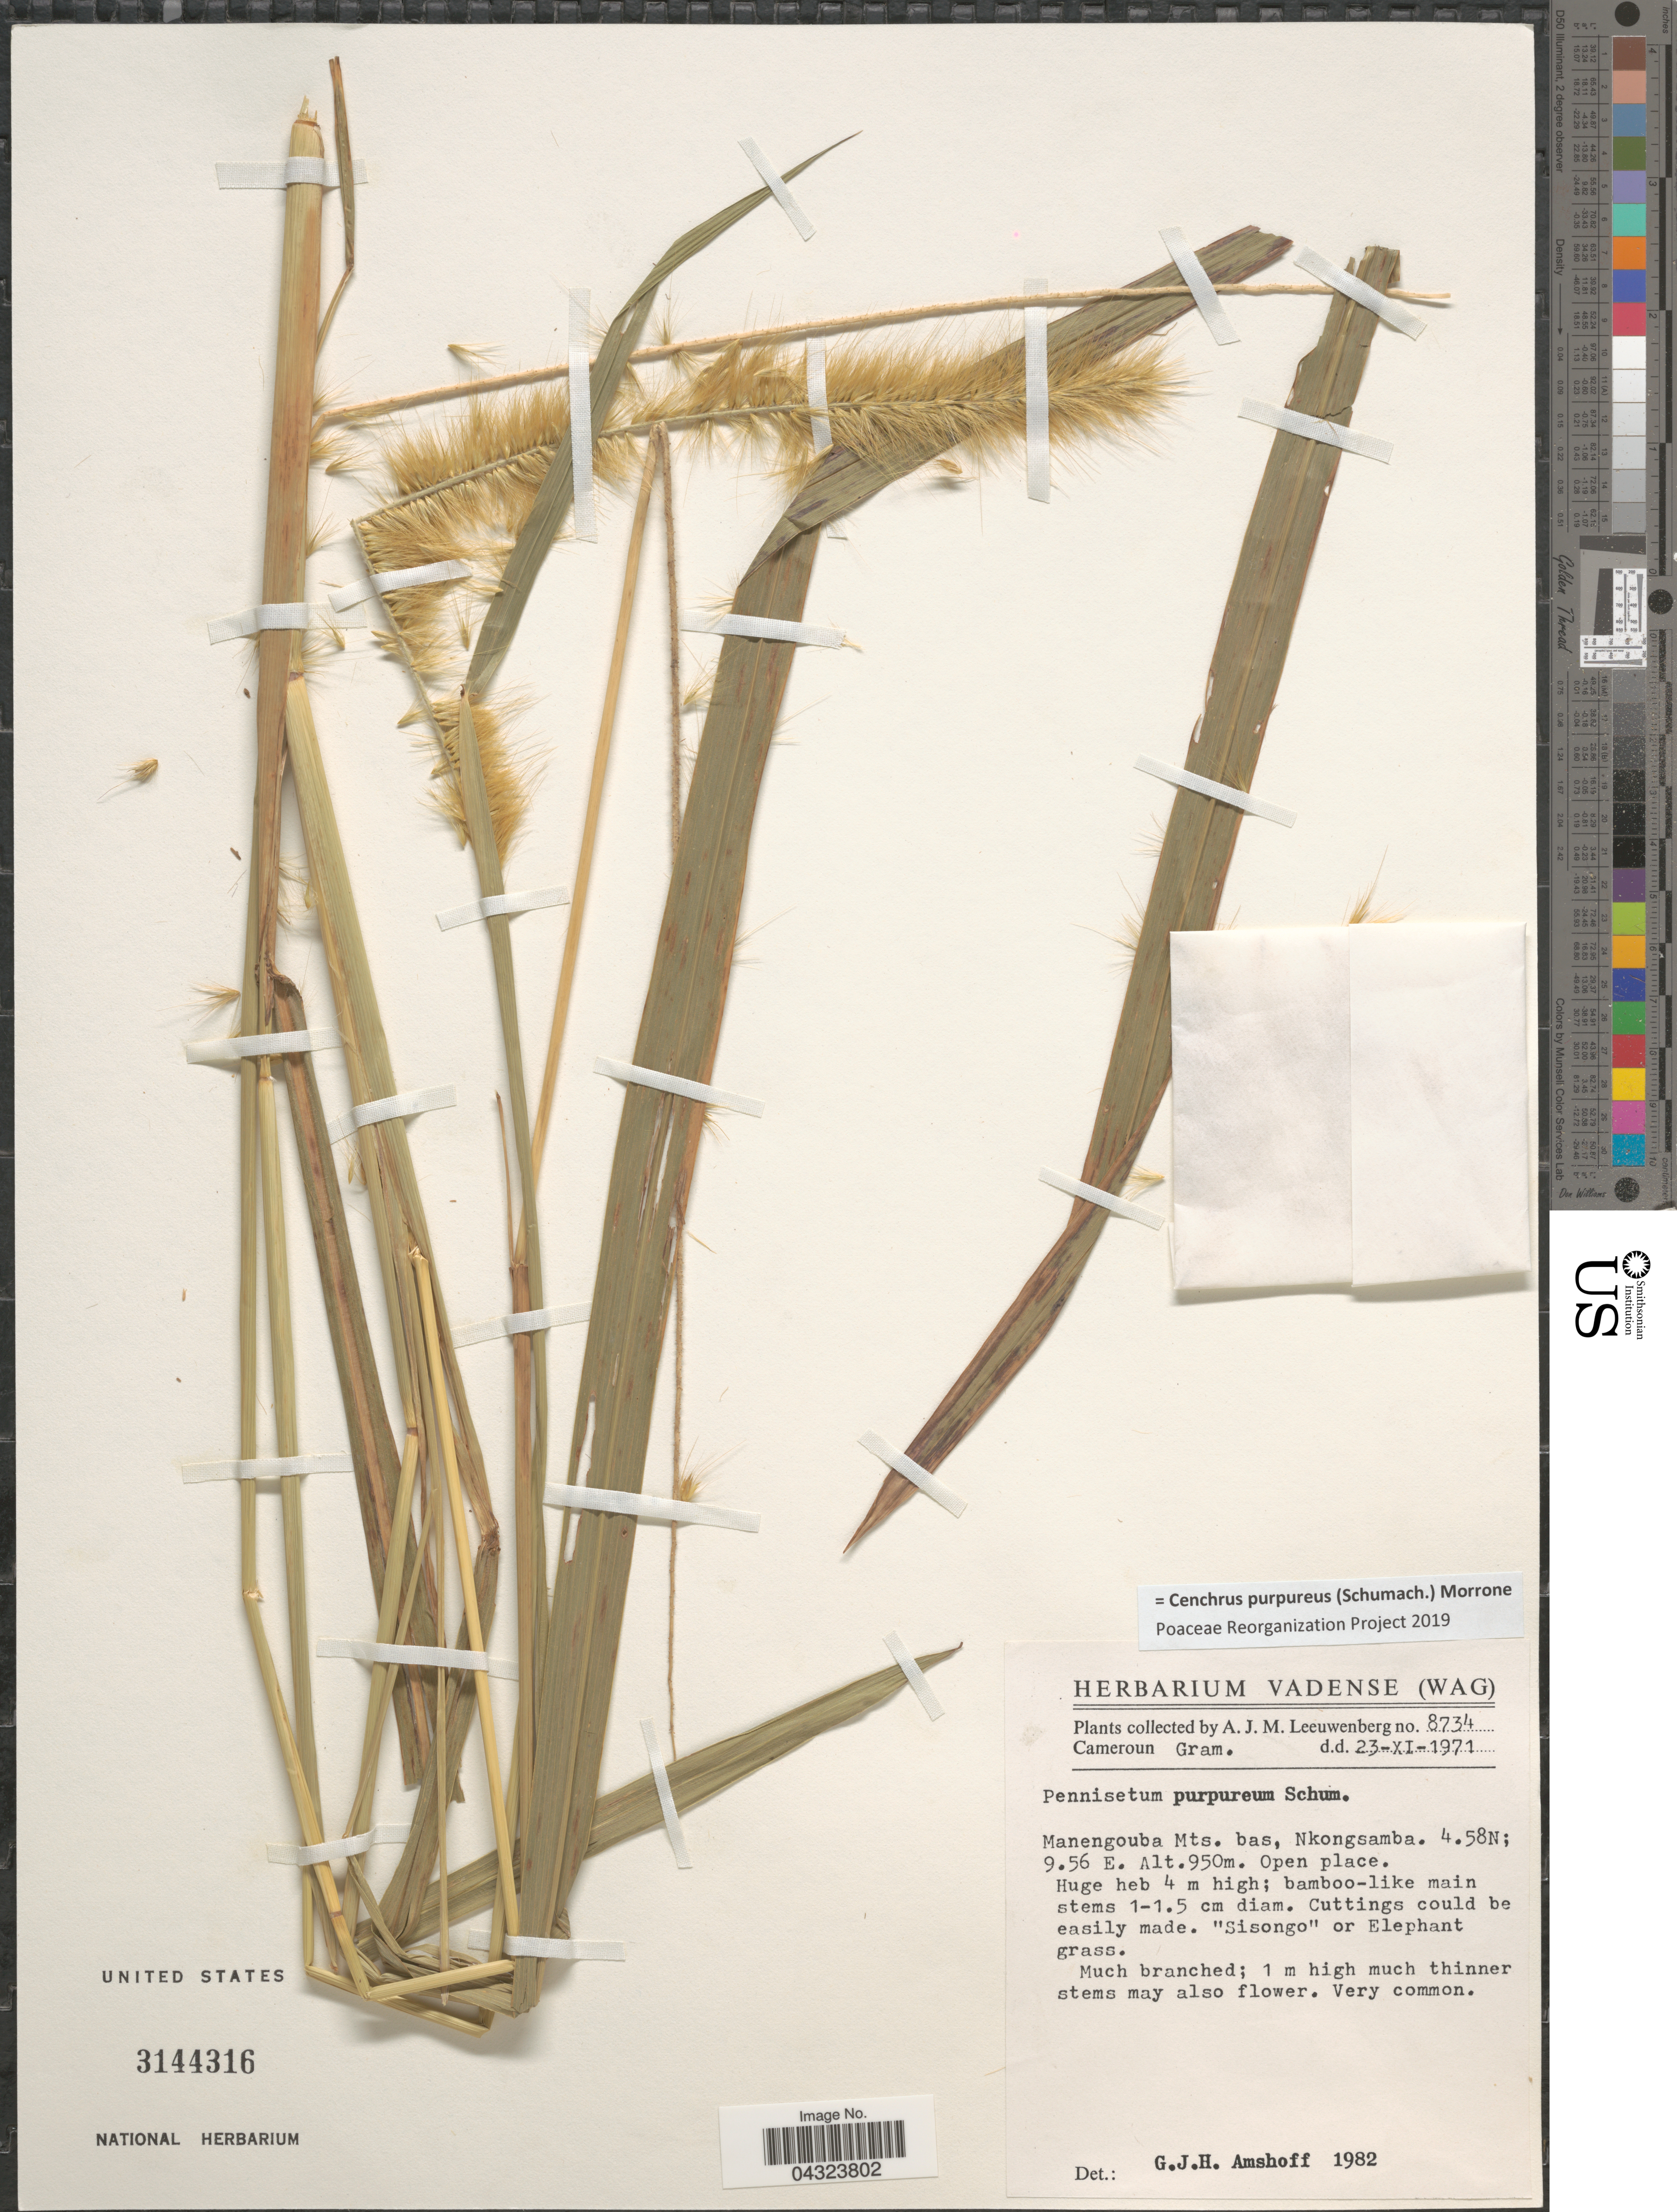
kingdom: Plantae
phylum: Tracheophyta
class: Liliopsida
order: Poales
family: Poaceae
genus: Cenchrus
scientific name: Cenchrus purpureus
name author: (Schumach.) Morrone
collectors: A. J. M. Leeuwenberg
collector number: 8734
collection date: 1971-11-23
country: Cameroon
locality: Cameroun. Manengouba Mts. bad, Nkongsamba.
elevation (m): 950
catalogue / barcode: US 3144316